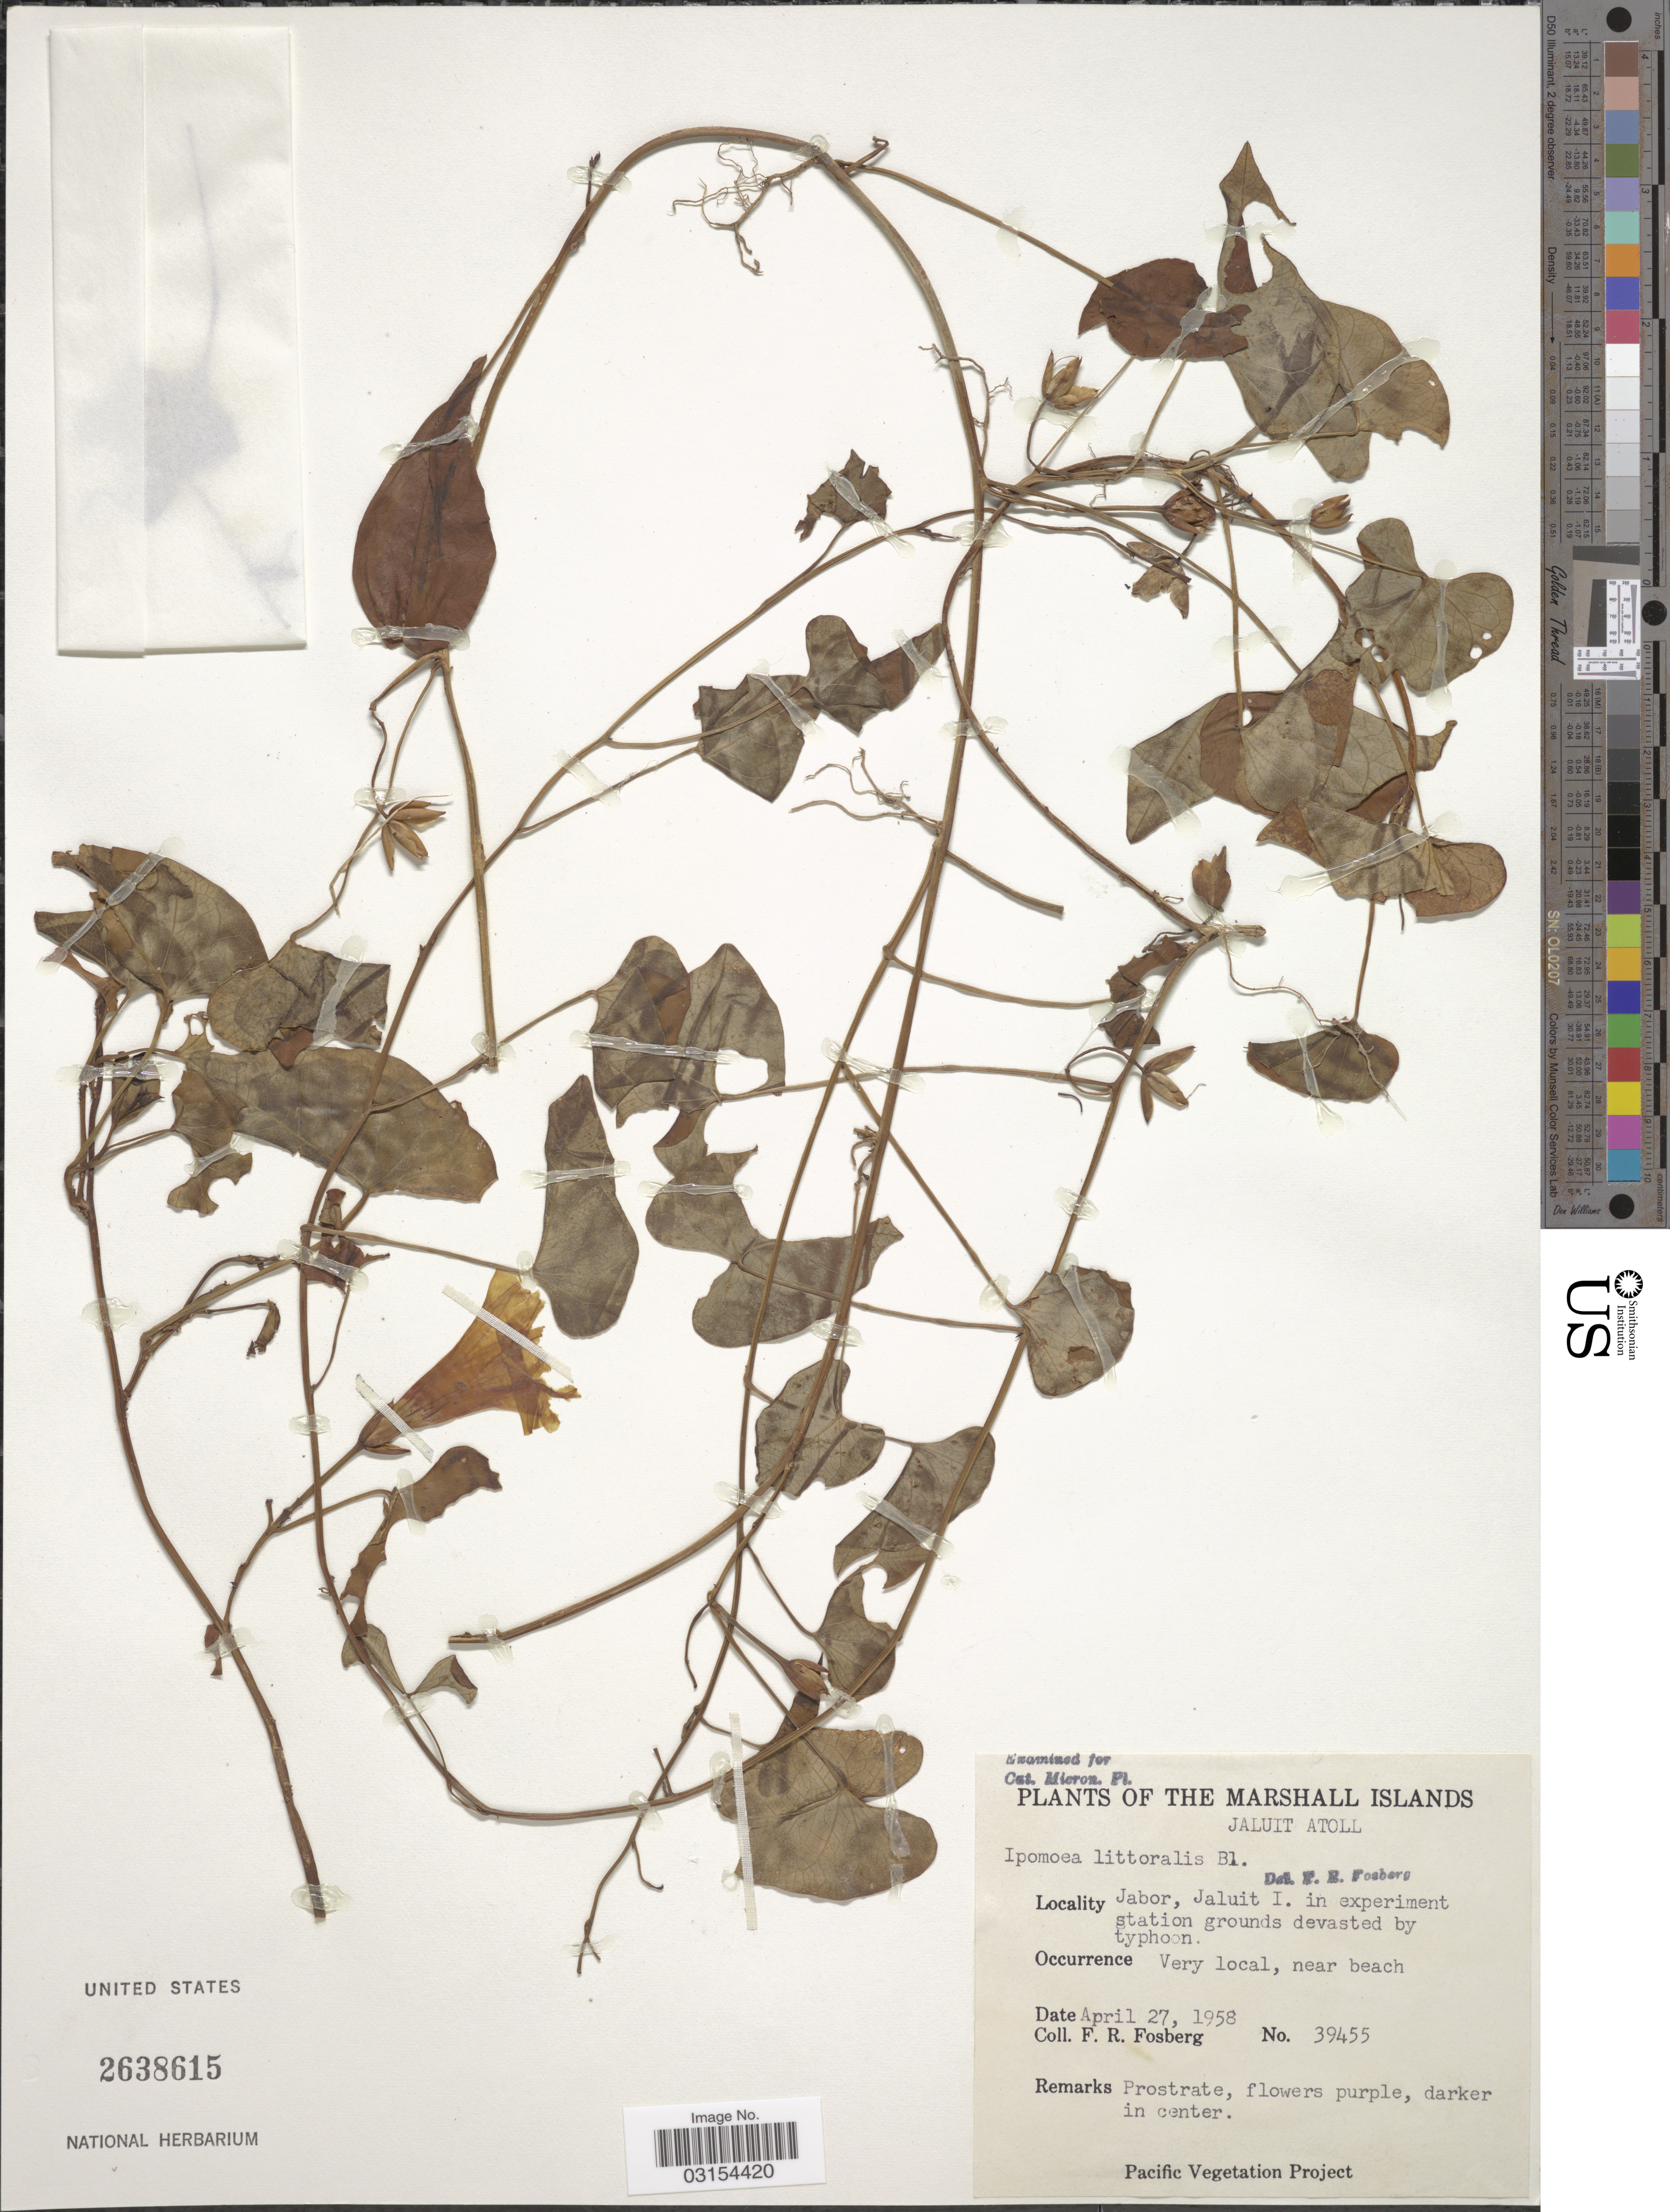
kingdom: Plantae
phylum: Tracheophyta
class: Magnoliopsida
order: Solanales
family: Convolvulaceae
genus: Ipomoea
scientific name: Ipomoea littoralis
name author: Blume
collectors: F. R. Fosberg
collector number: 39455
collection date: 1958-04-27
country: Marshall Islands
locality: The Marshall Islands. Jaluit Atoll. Jabor, Jaluit I. in experiment station grounds.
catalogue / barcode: US 2638615